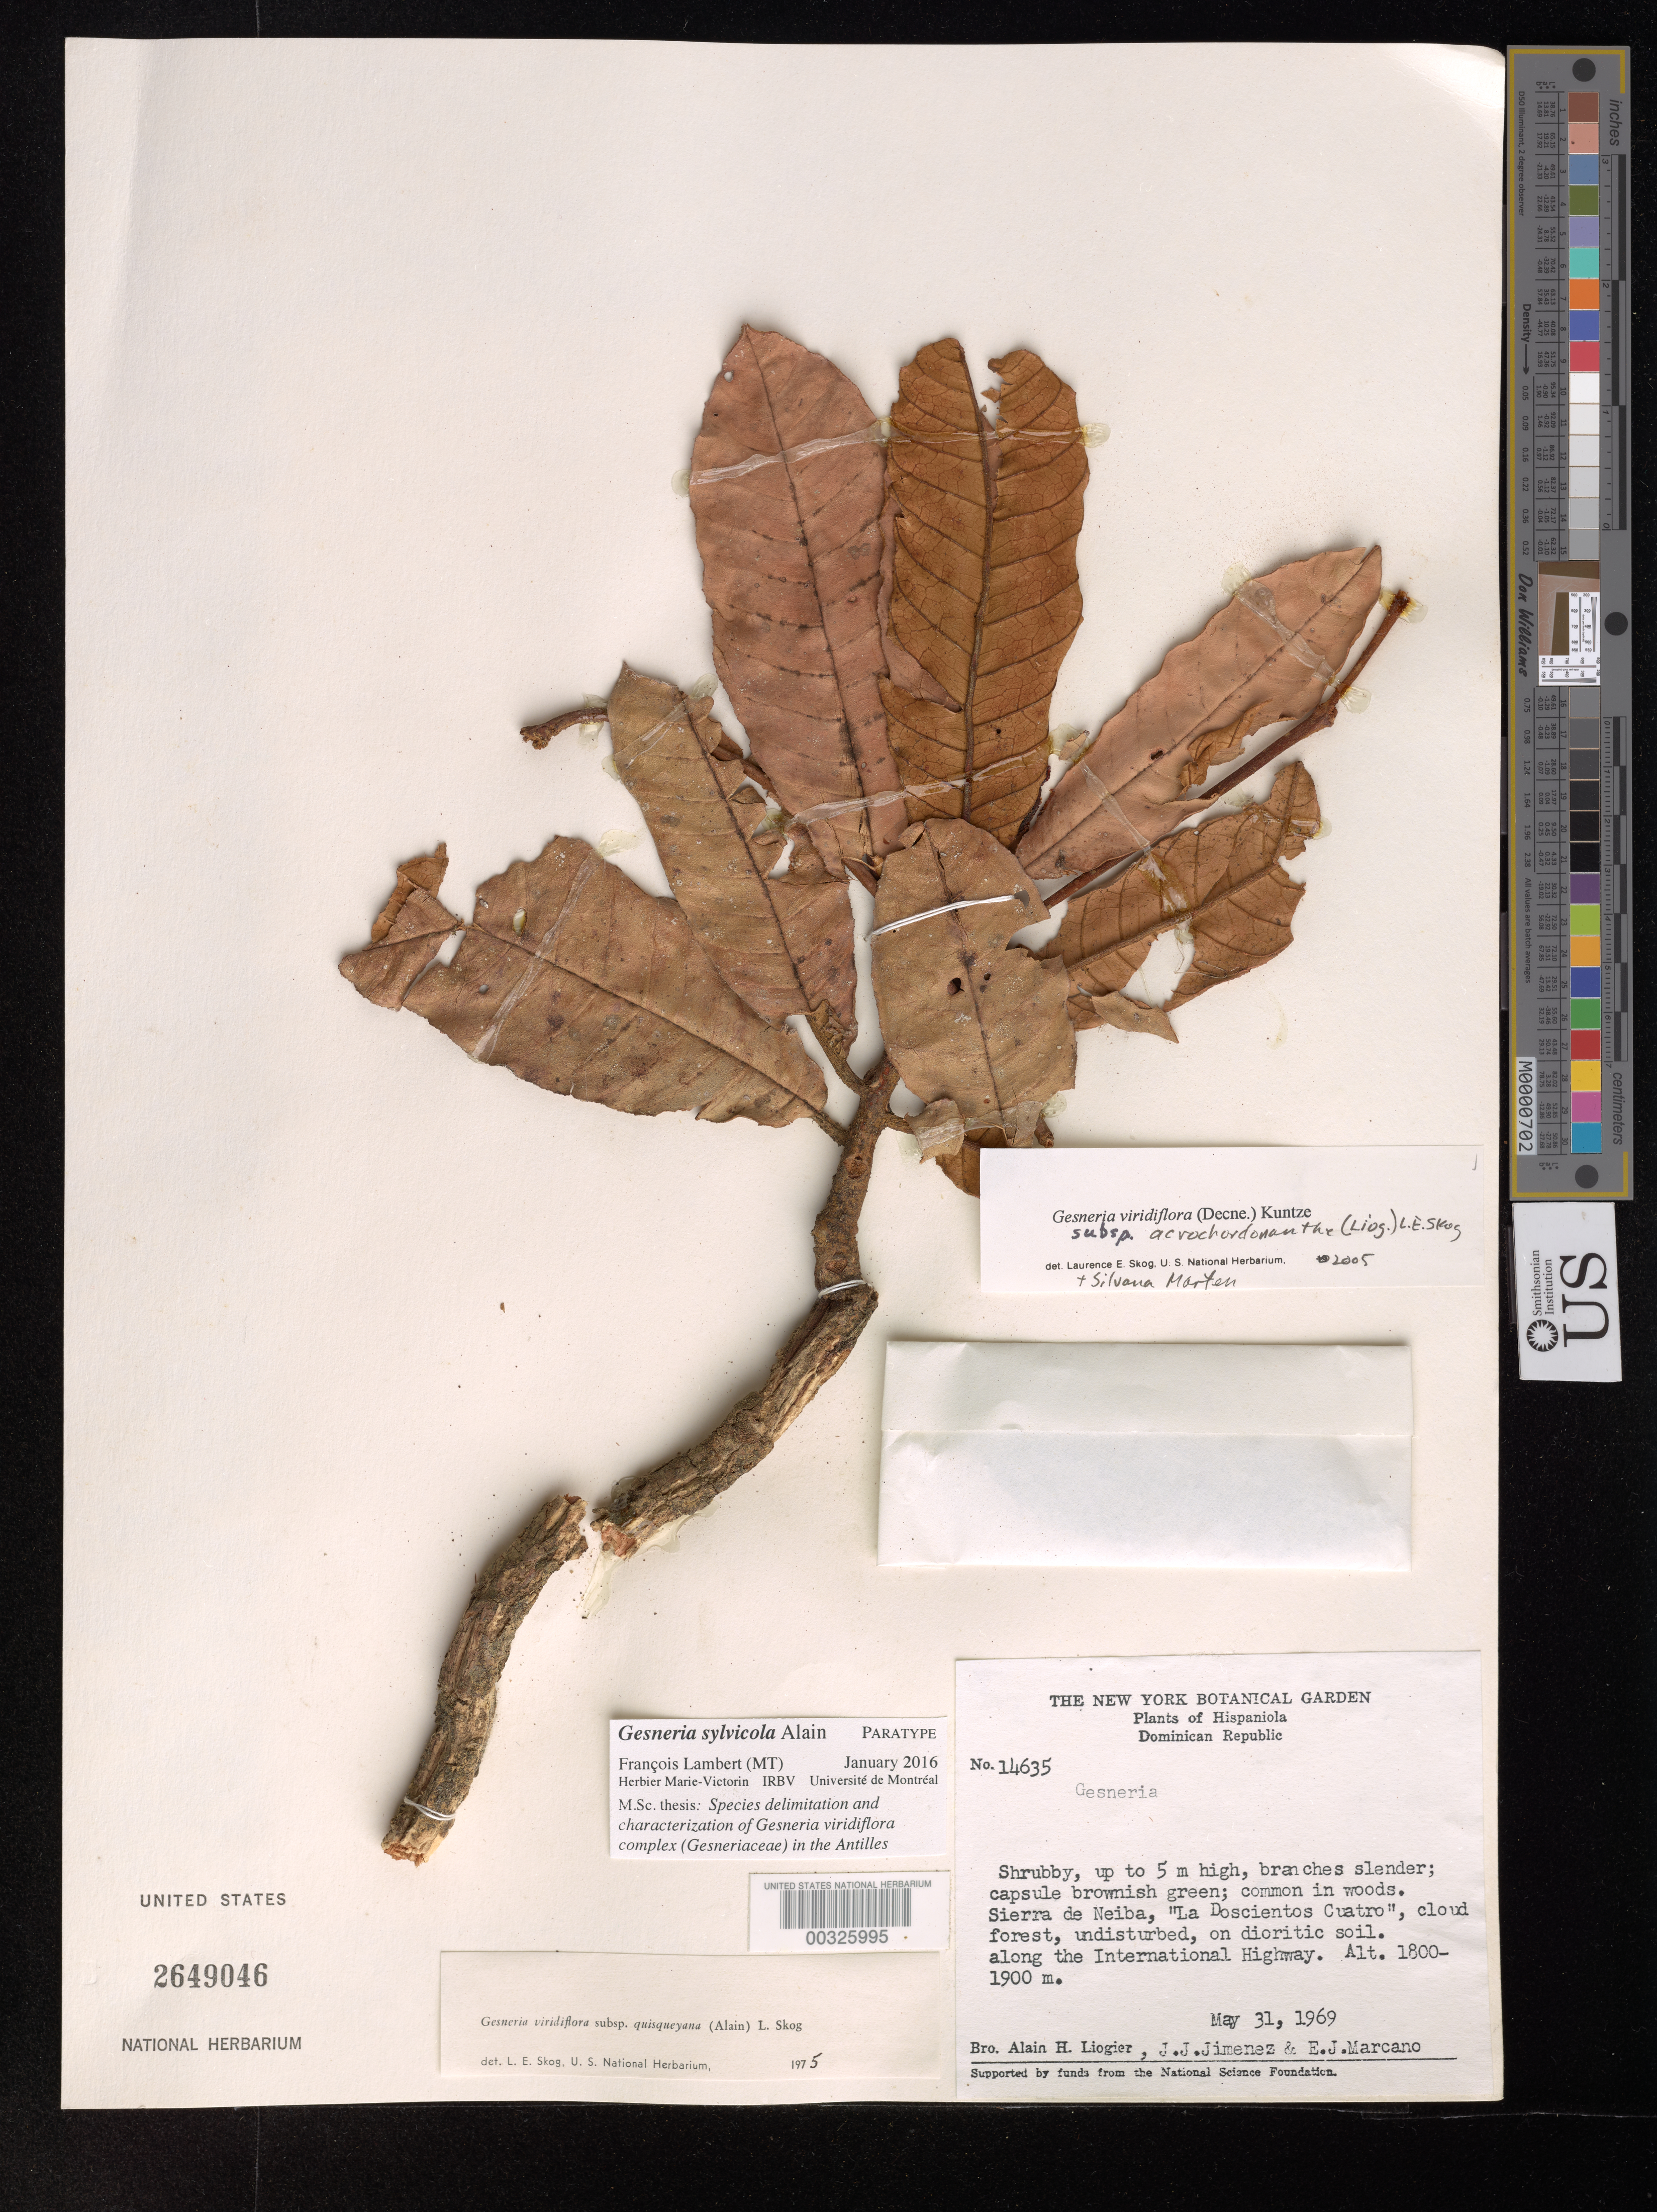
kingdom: Plantae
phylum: Tracheophyta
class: Magnoliopsida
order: Lamiales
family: Gesneriaceae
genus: Gesneria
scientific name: Gesneria sylvicola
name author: Alain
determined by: Lambert, Francois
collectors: A. H. Liogier, J. J. Jiménez Almonte & E. J. Marcano F.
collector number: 14635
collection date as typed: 31 May 1969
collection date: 1969-05-31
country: Dominican Republic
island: Hispaniola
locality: Sierra de Neiba, "La Doscientos Cuatro", along the International Highway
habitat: Cloud forest, undisturbed, on dioritic soil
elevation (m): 1800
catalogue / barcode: US 2649046